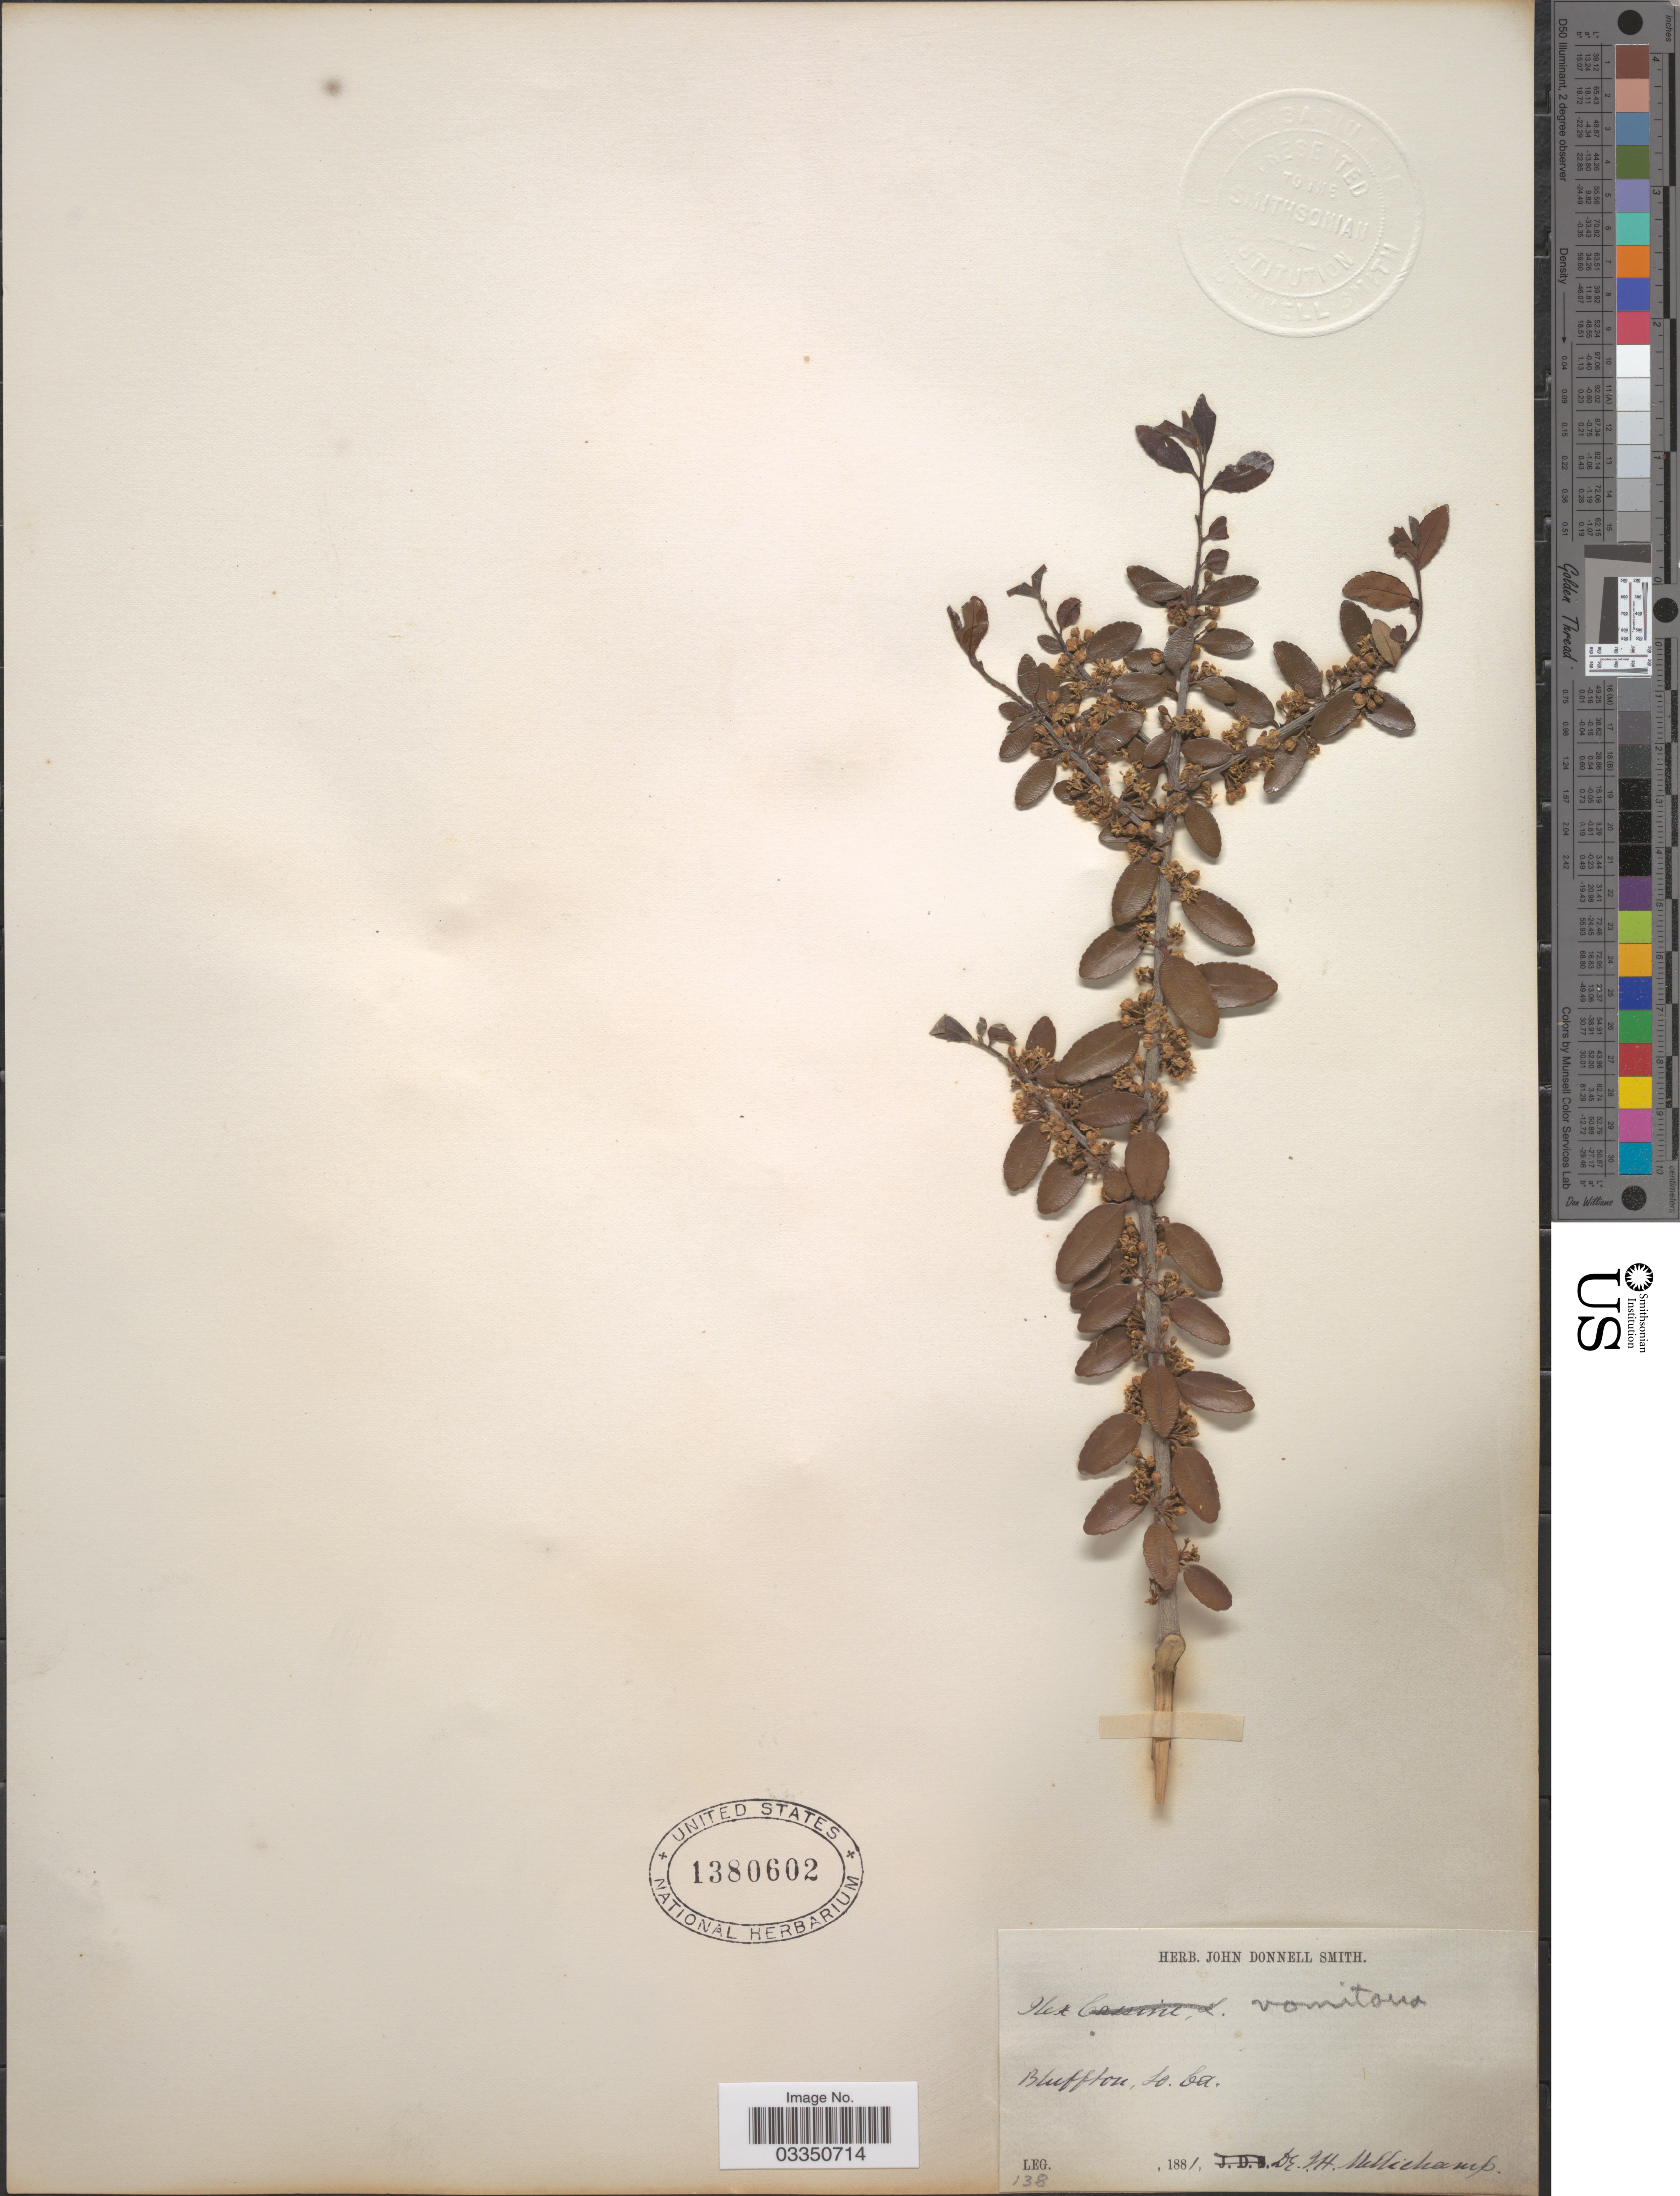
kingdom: Plantae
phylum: Tracheophyta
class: Magnoliopsida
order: Aquifoliales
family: Aquifoliaceae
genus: Ilex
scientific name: Ilex vomitoria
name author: Aiton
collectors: J. H. Mellichamp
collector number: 138?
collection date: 1881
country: United States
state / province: South Carolina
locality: Bluffton.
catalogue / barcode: US 1380602